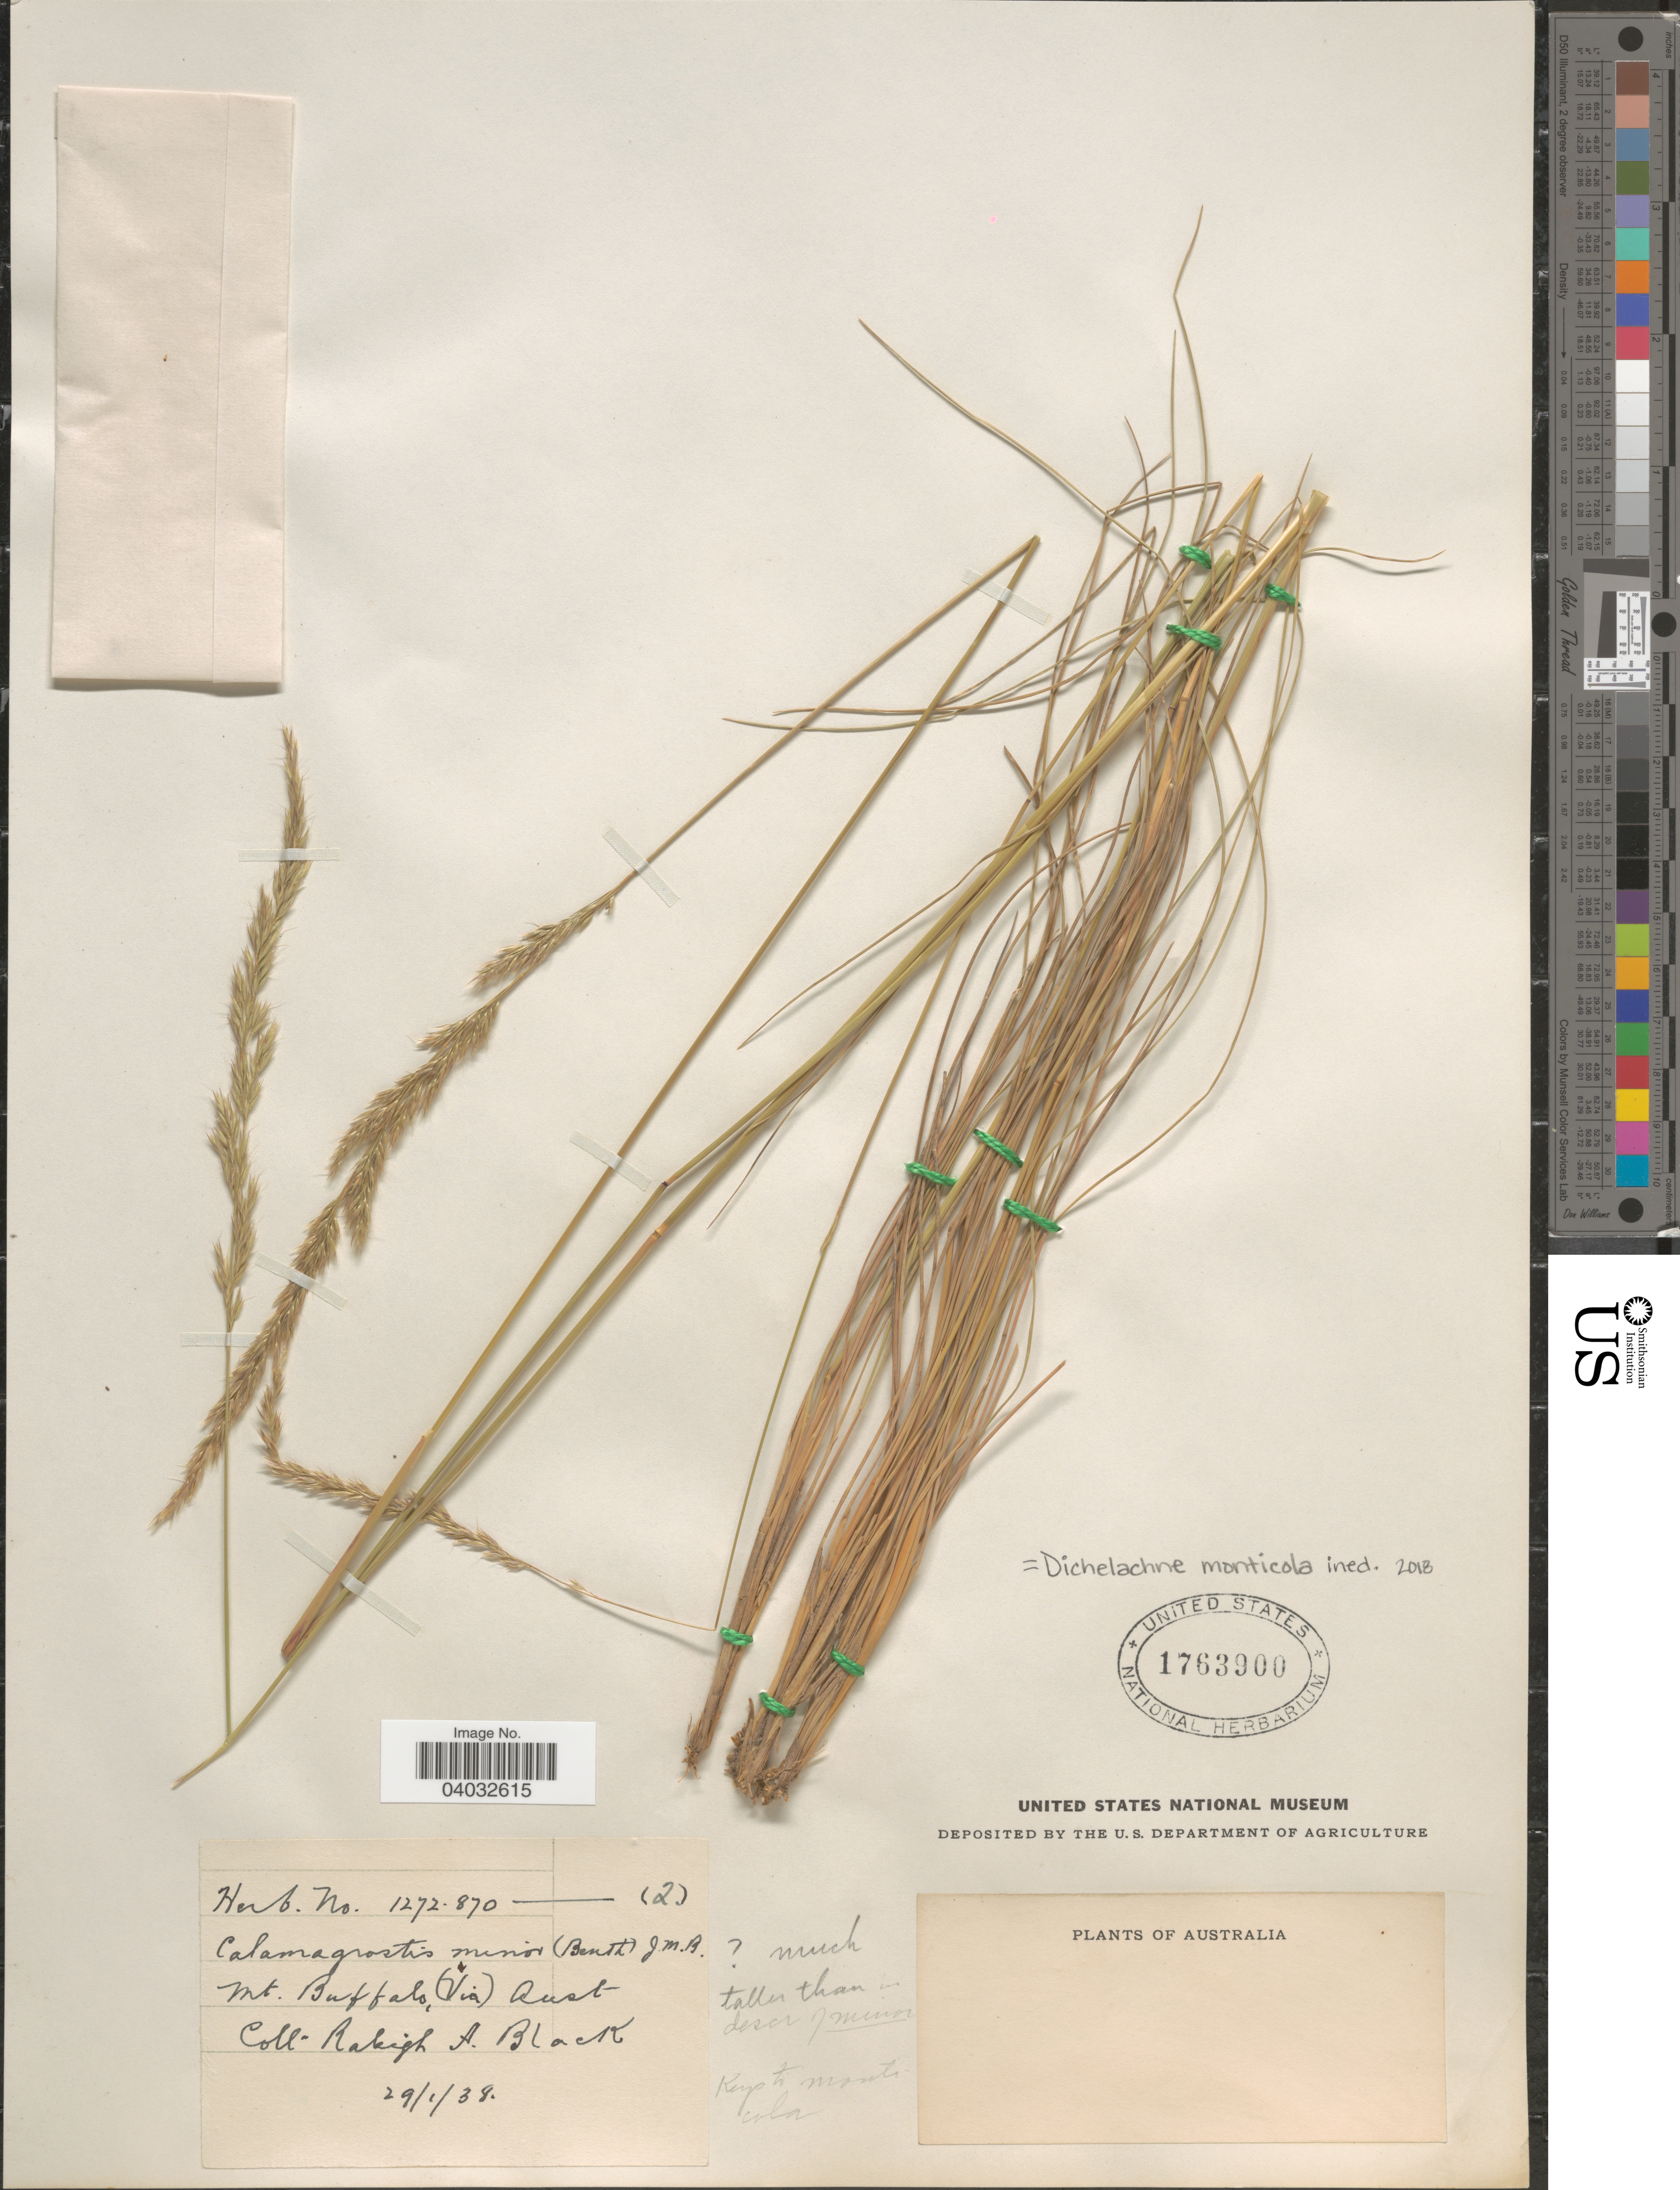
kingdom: Plantae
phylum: Tracheophyta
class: Liliopsida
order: Poales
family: Poaceae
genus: Dichelachne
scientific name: Dichelachne monticola ined.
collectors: R. A. Black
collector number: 1272870-(2)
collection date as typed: Transcribed d/m/y: 29/1/38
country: Australia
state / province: Victoria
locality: Mt. Buffalo.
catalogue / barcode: US 1763900